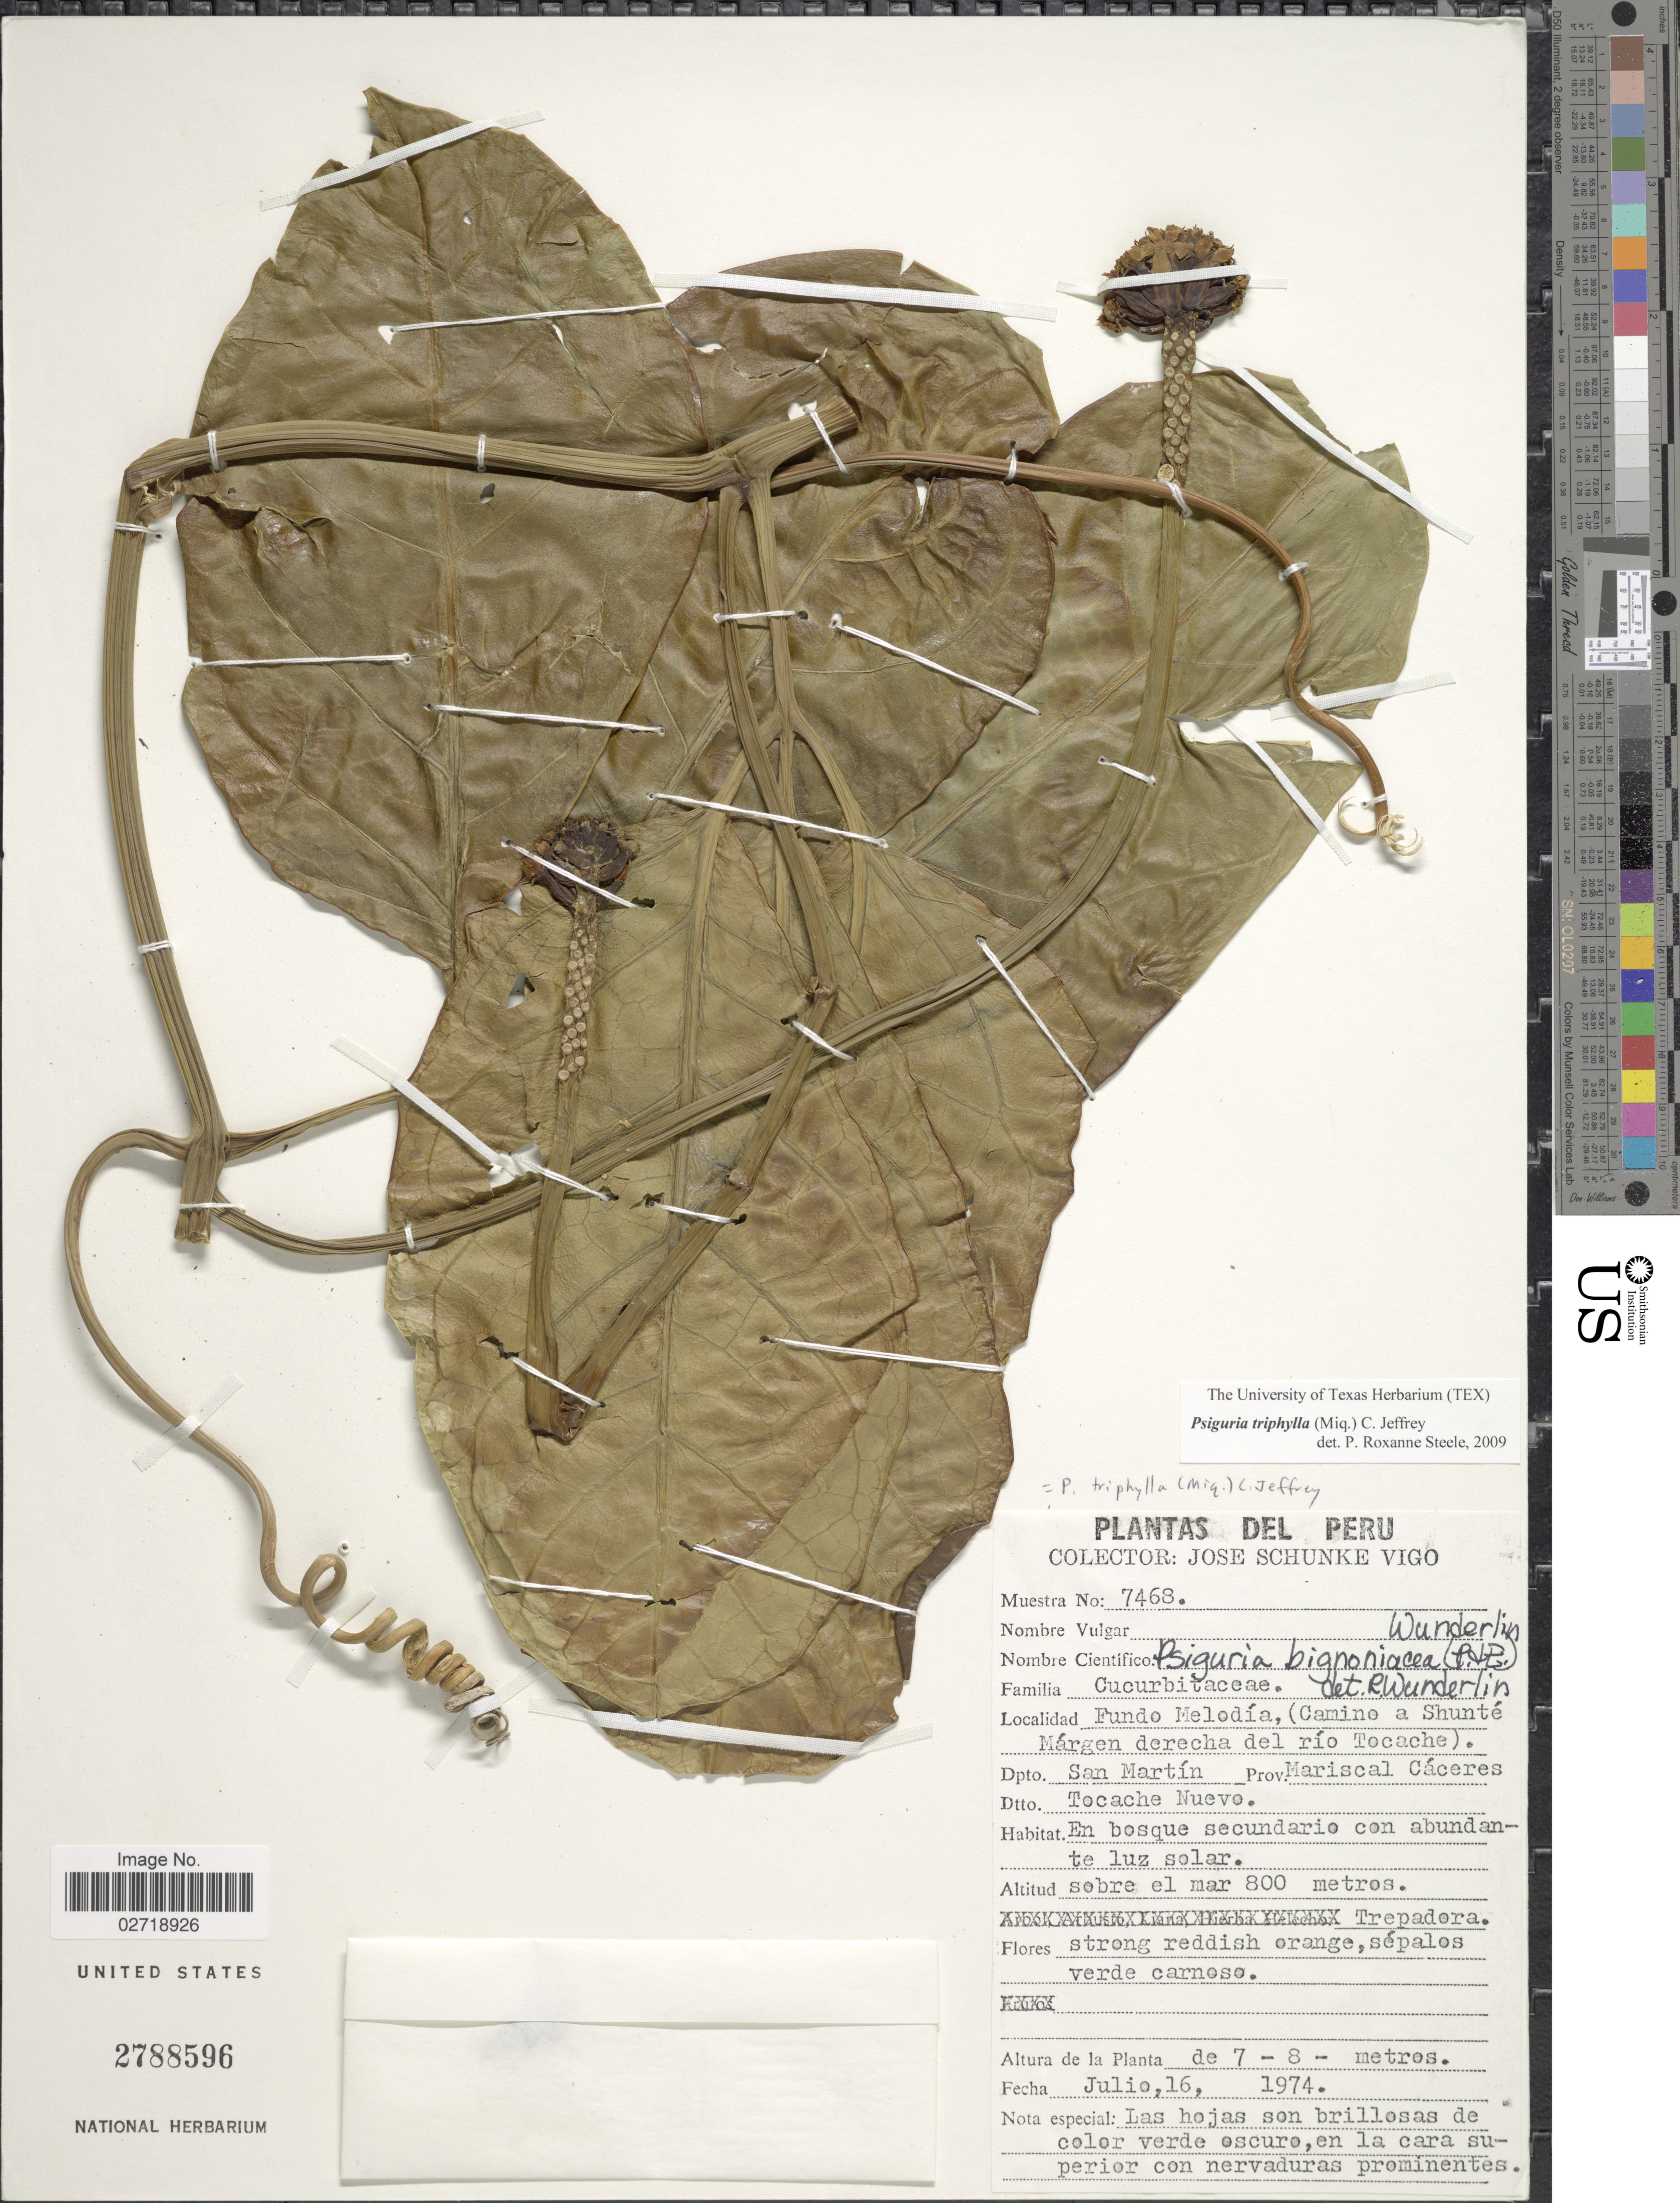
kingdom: Plantae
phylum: Tracheophyta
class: Magnoliopsida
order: Cucurbitales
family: Cucurbitaceae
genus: Psiguria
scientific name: Psiguria triphylla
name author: (Miq.) C. Jeffrey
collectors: J. Schunke Vigo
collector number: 7468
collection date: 1974-07-16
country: Peru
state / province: San Martín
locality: Prov. Mariscal Caceres. Dtto. Tocache Nuevo. Fundo Melodia, (Camino a Shunte Margen derecha del rio Tocache)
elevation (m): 800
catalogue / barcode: US 2788596